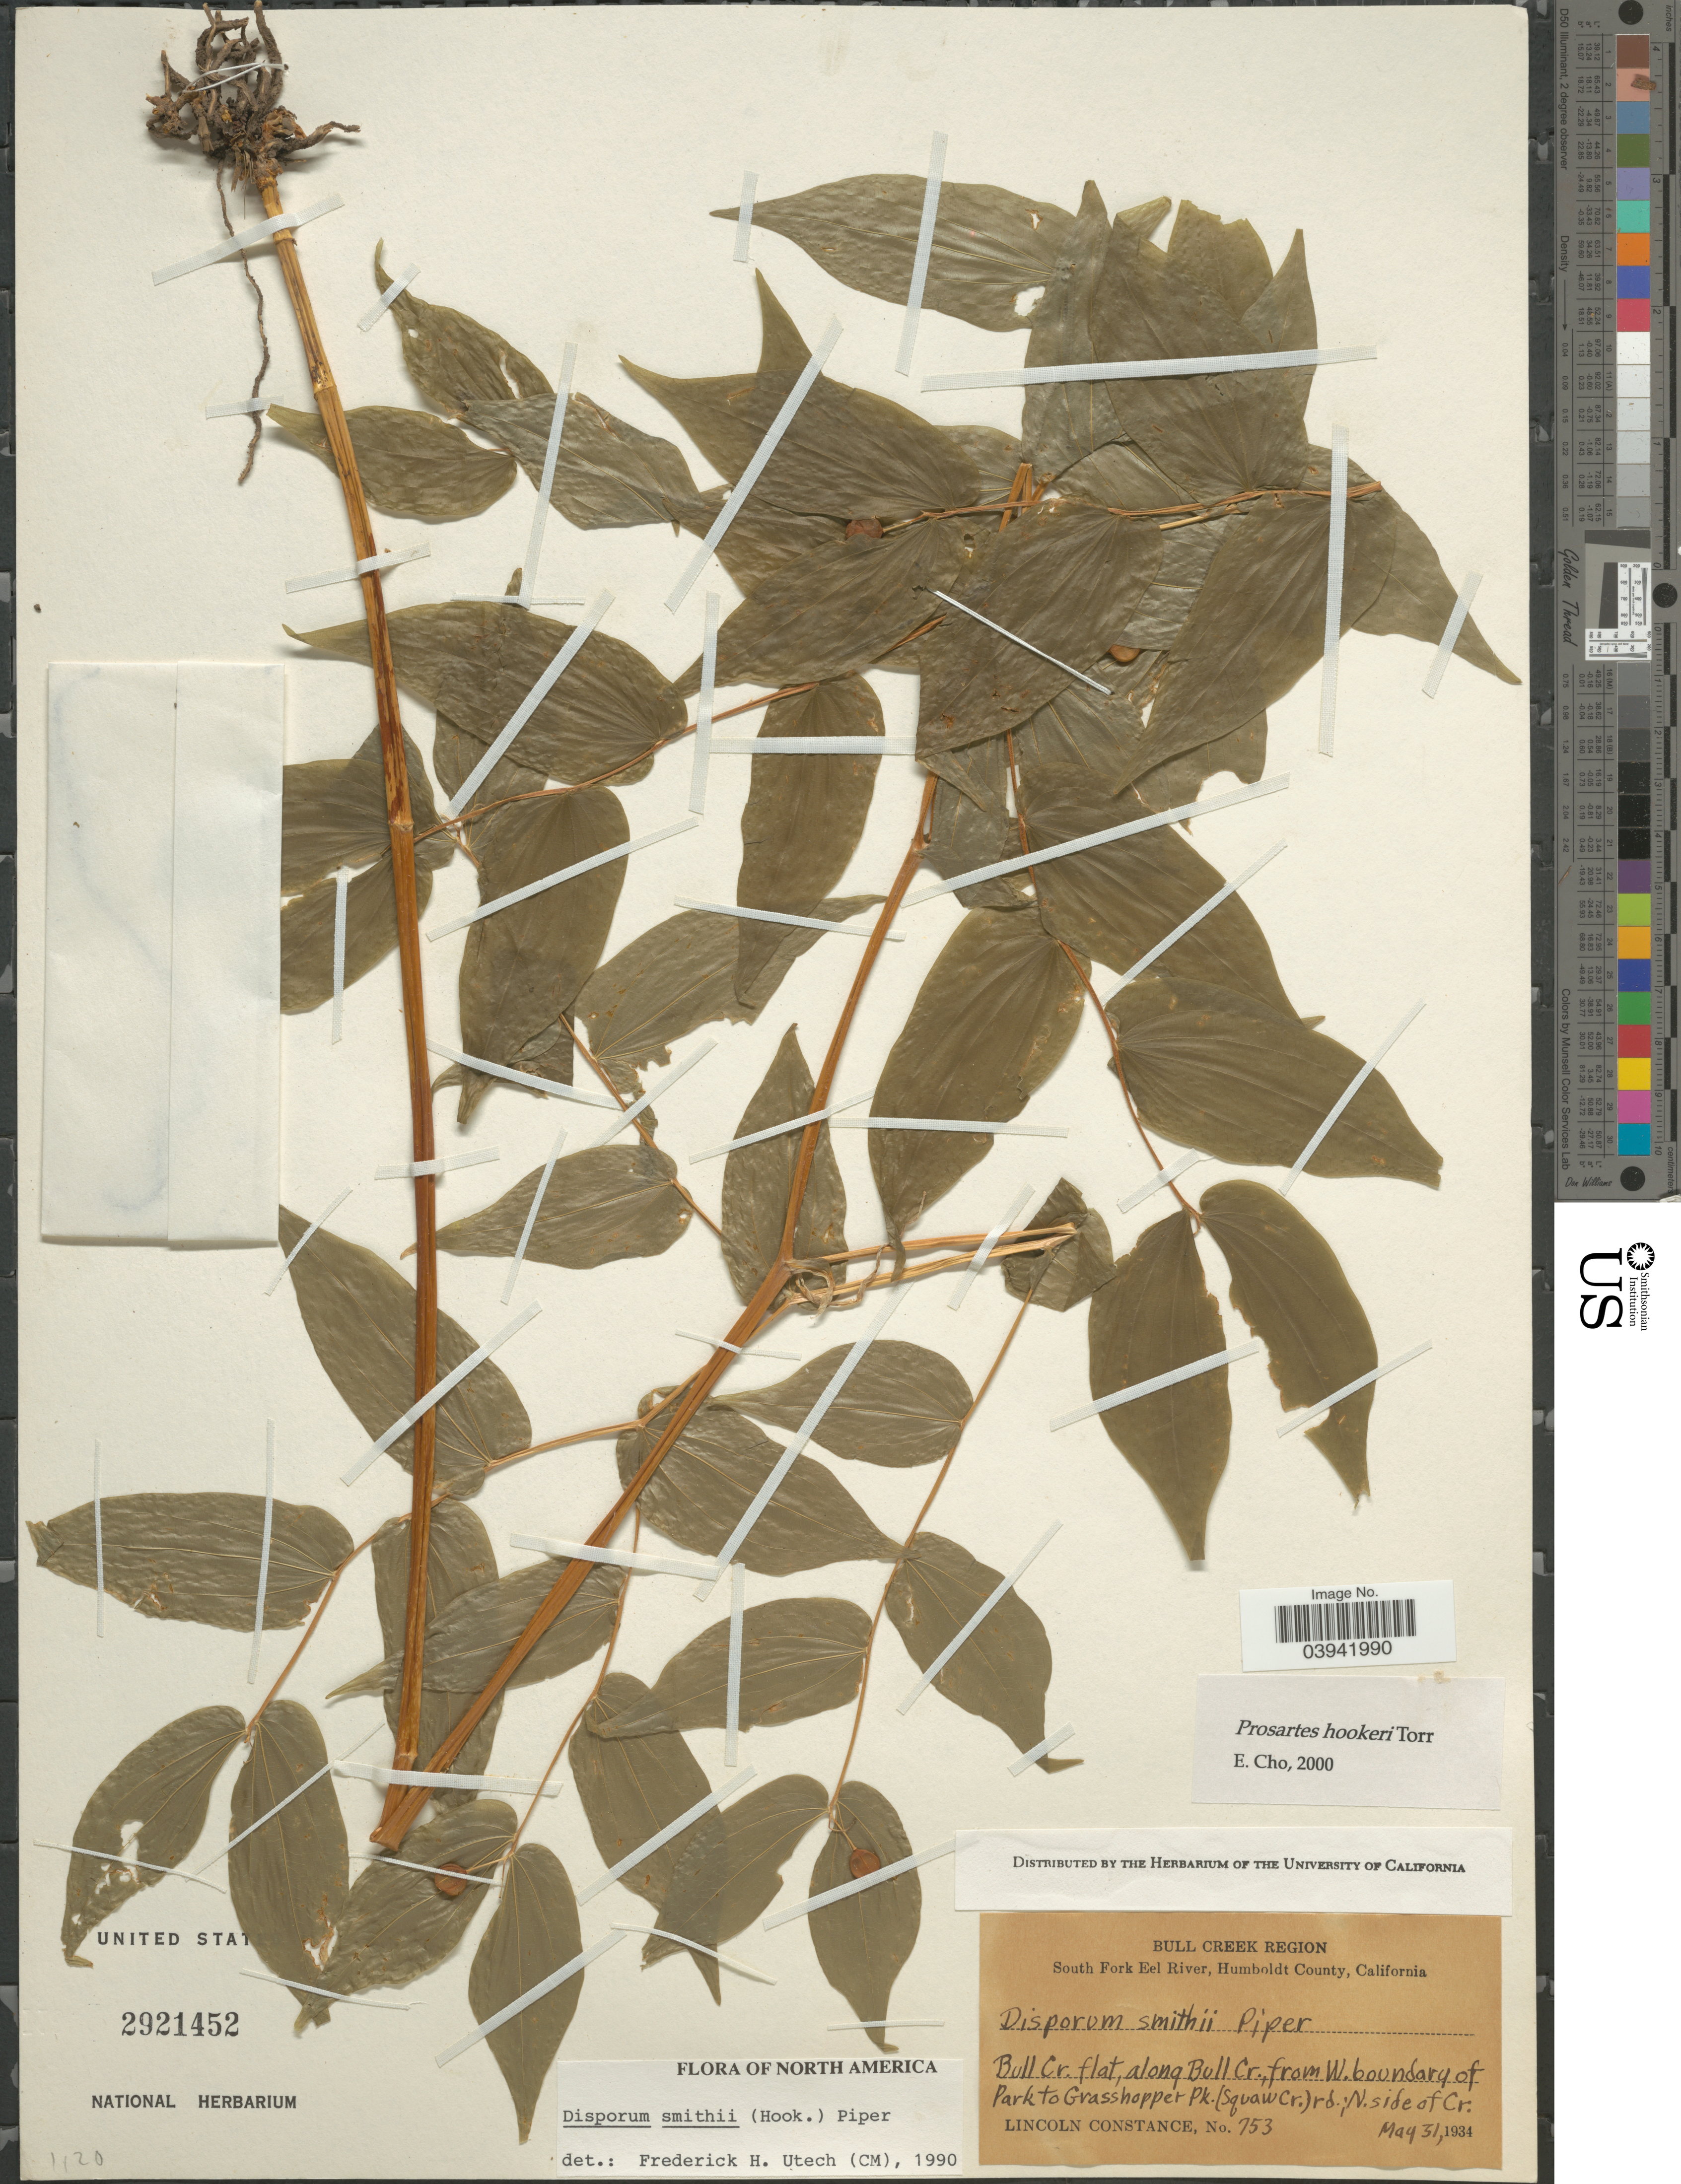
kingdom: Plantae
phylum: Tracheophyta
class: Liliopsida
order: Liliales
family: Liliaceae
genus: Prosartes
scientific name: Prosartes hookeri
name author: Torr.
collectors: L. Constance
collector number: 753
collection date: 1934-05-31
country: United States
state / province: California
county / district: Humboldt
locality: South Fork Eel River, Humboldt County. Bull Cr. flat, along Bull Cr., from W. boundary of Park to Grasshopper Pk. (Squaw Cr.) rd.; N. side of Cr.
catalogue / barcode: US 2921452